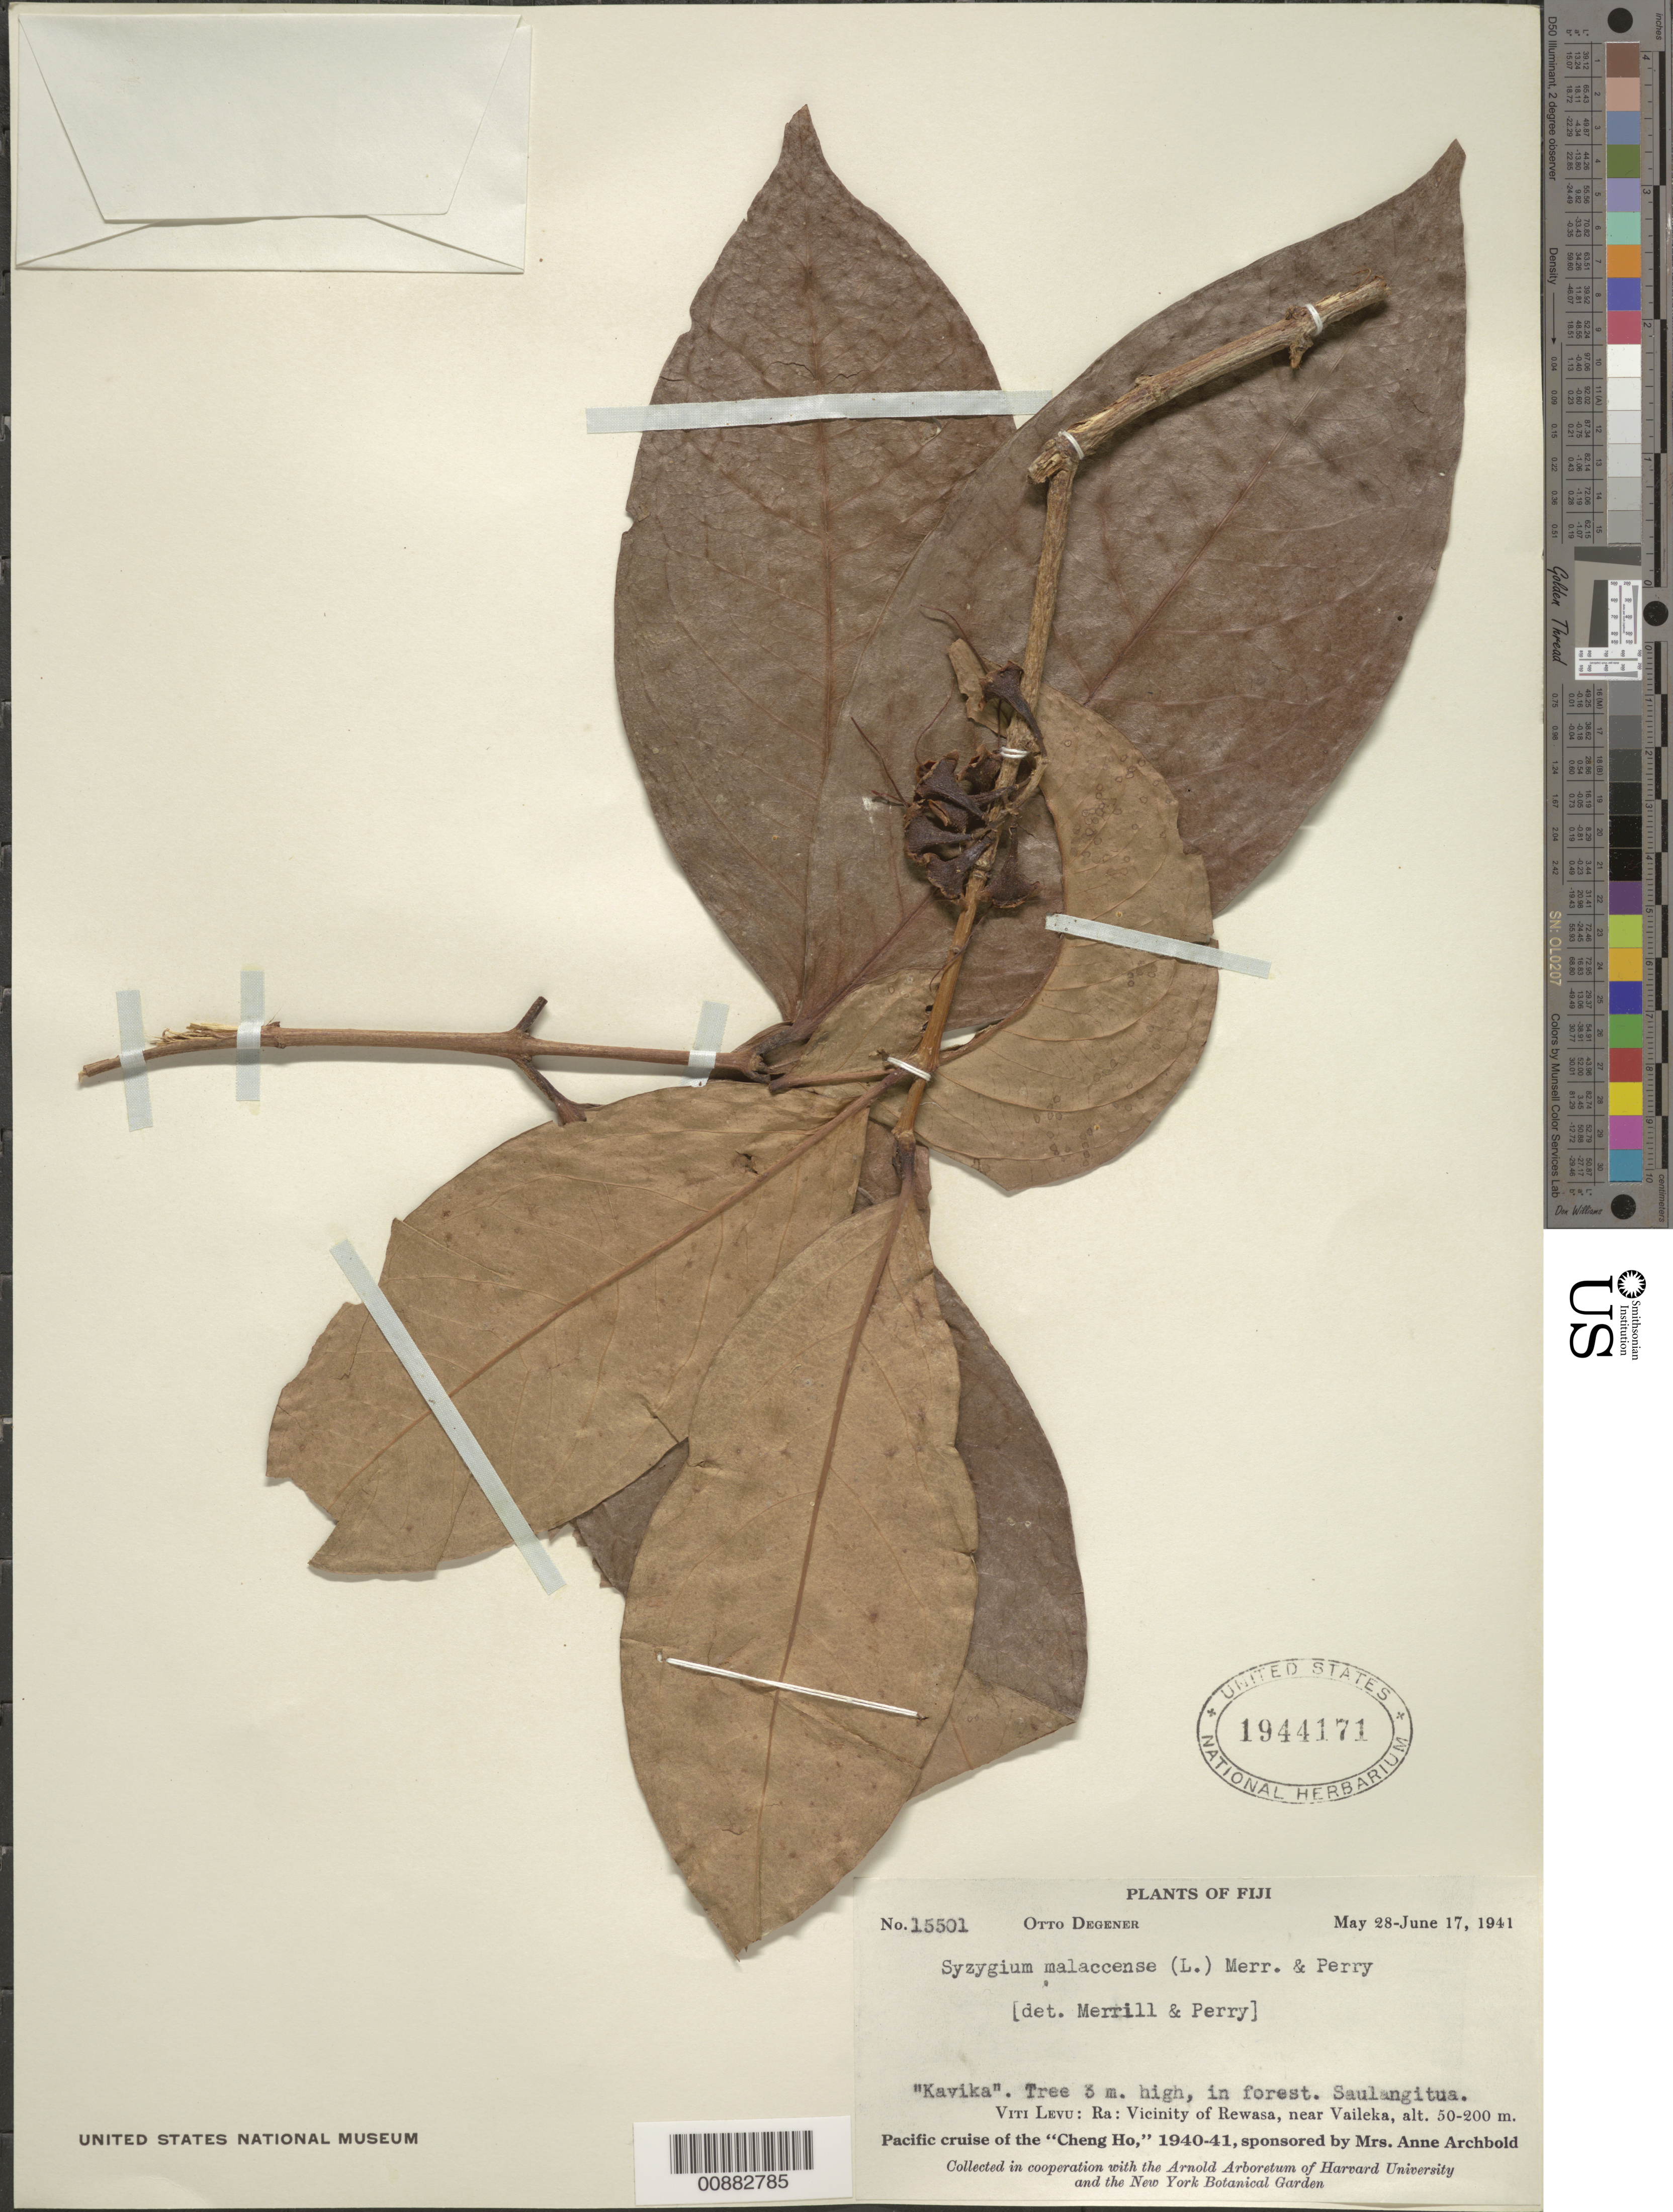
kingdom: Plantae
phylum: Tracheophyta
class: Magnoliopsida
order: Myrtales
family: Myrtaceae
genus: Syzygium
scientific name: Syzygium malaccense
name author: (L.) Merr. & L.M. Perry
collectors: O. Degener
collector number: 15501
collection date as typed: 28 May 1941 to 17 Jun 1941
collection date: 1941-05-28/1941-06-17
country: Fiji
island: Viti Levu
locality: Ra: vicinity of Rewasa, near Vaileka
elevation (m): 50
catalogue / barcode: US 1944171